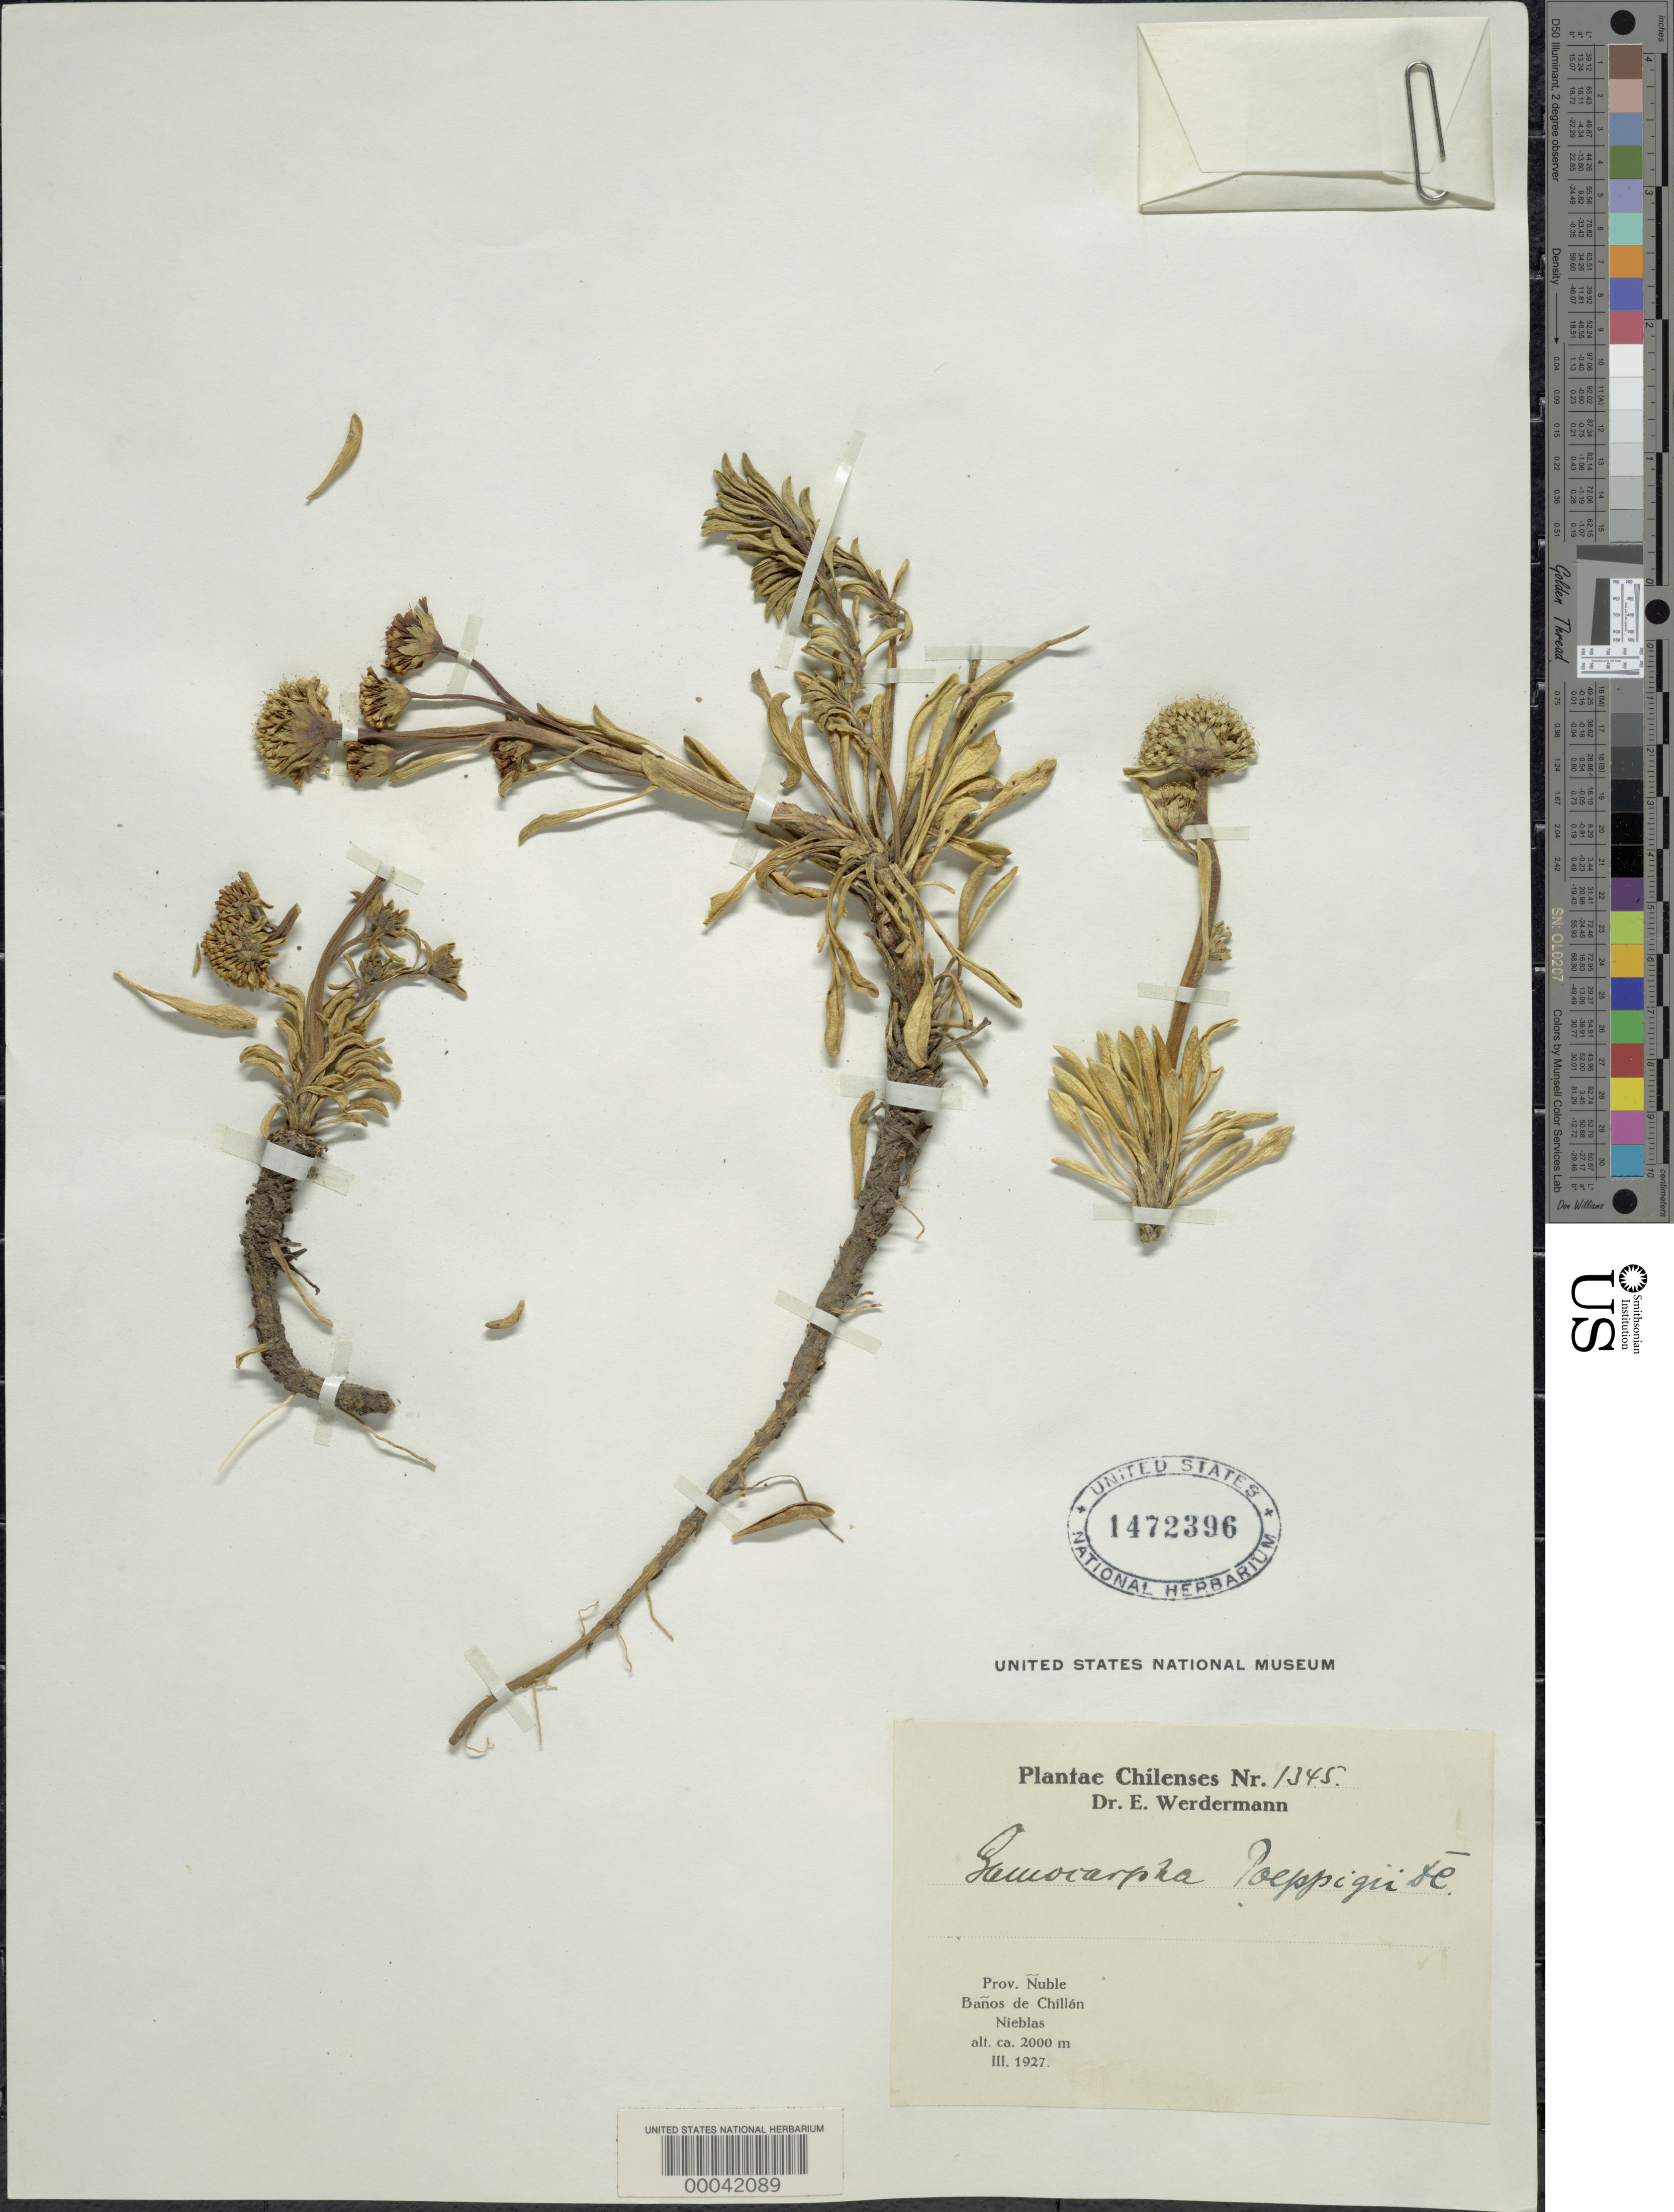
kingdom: Plantae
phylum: Tracheophyta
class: Magnoliopsida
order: Asterales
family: Calyceraceae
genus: Gamocarpha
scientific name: Gamocarpha poeppigii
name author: DC.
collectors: E. Werdermann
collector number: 1345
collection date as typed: Mar 1927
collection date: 1927-03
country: Chile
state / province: Bio-Bío (VIII)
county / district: Ñuble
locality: Banos of chillan nieblas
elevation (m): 2000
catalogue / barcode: US 1472396